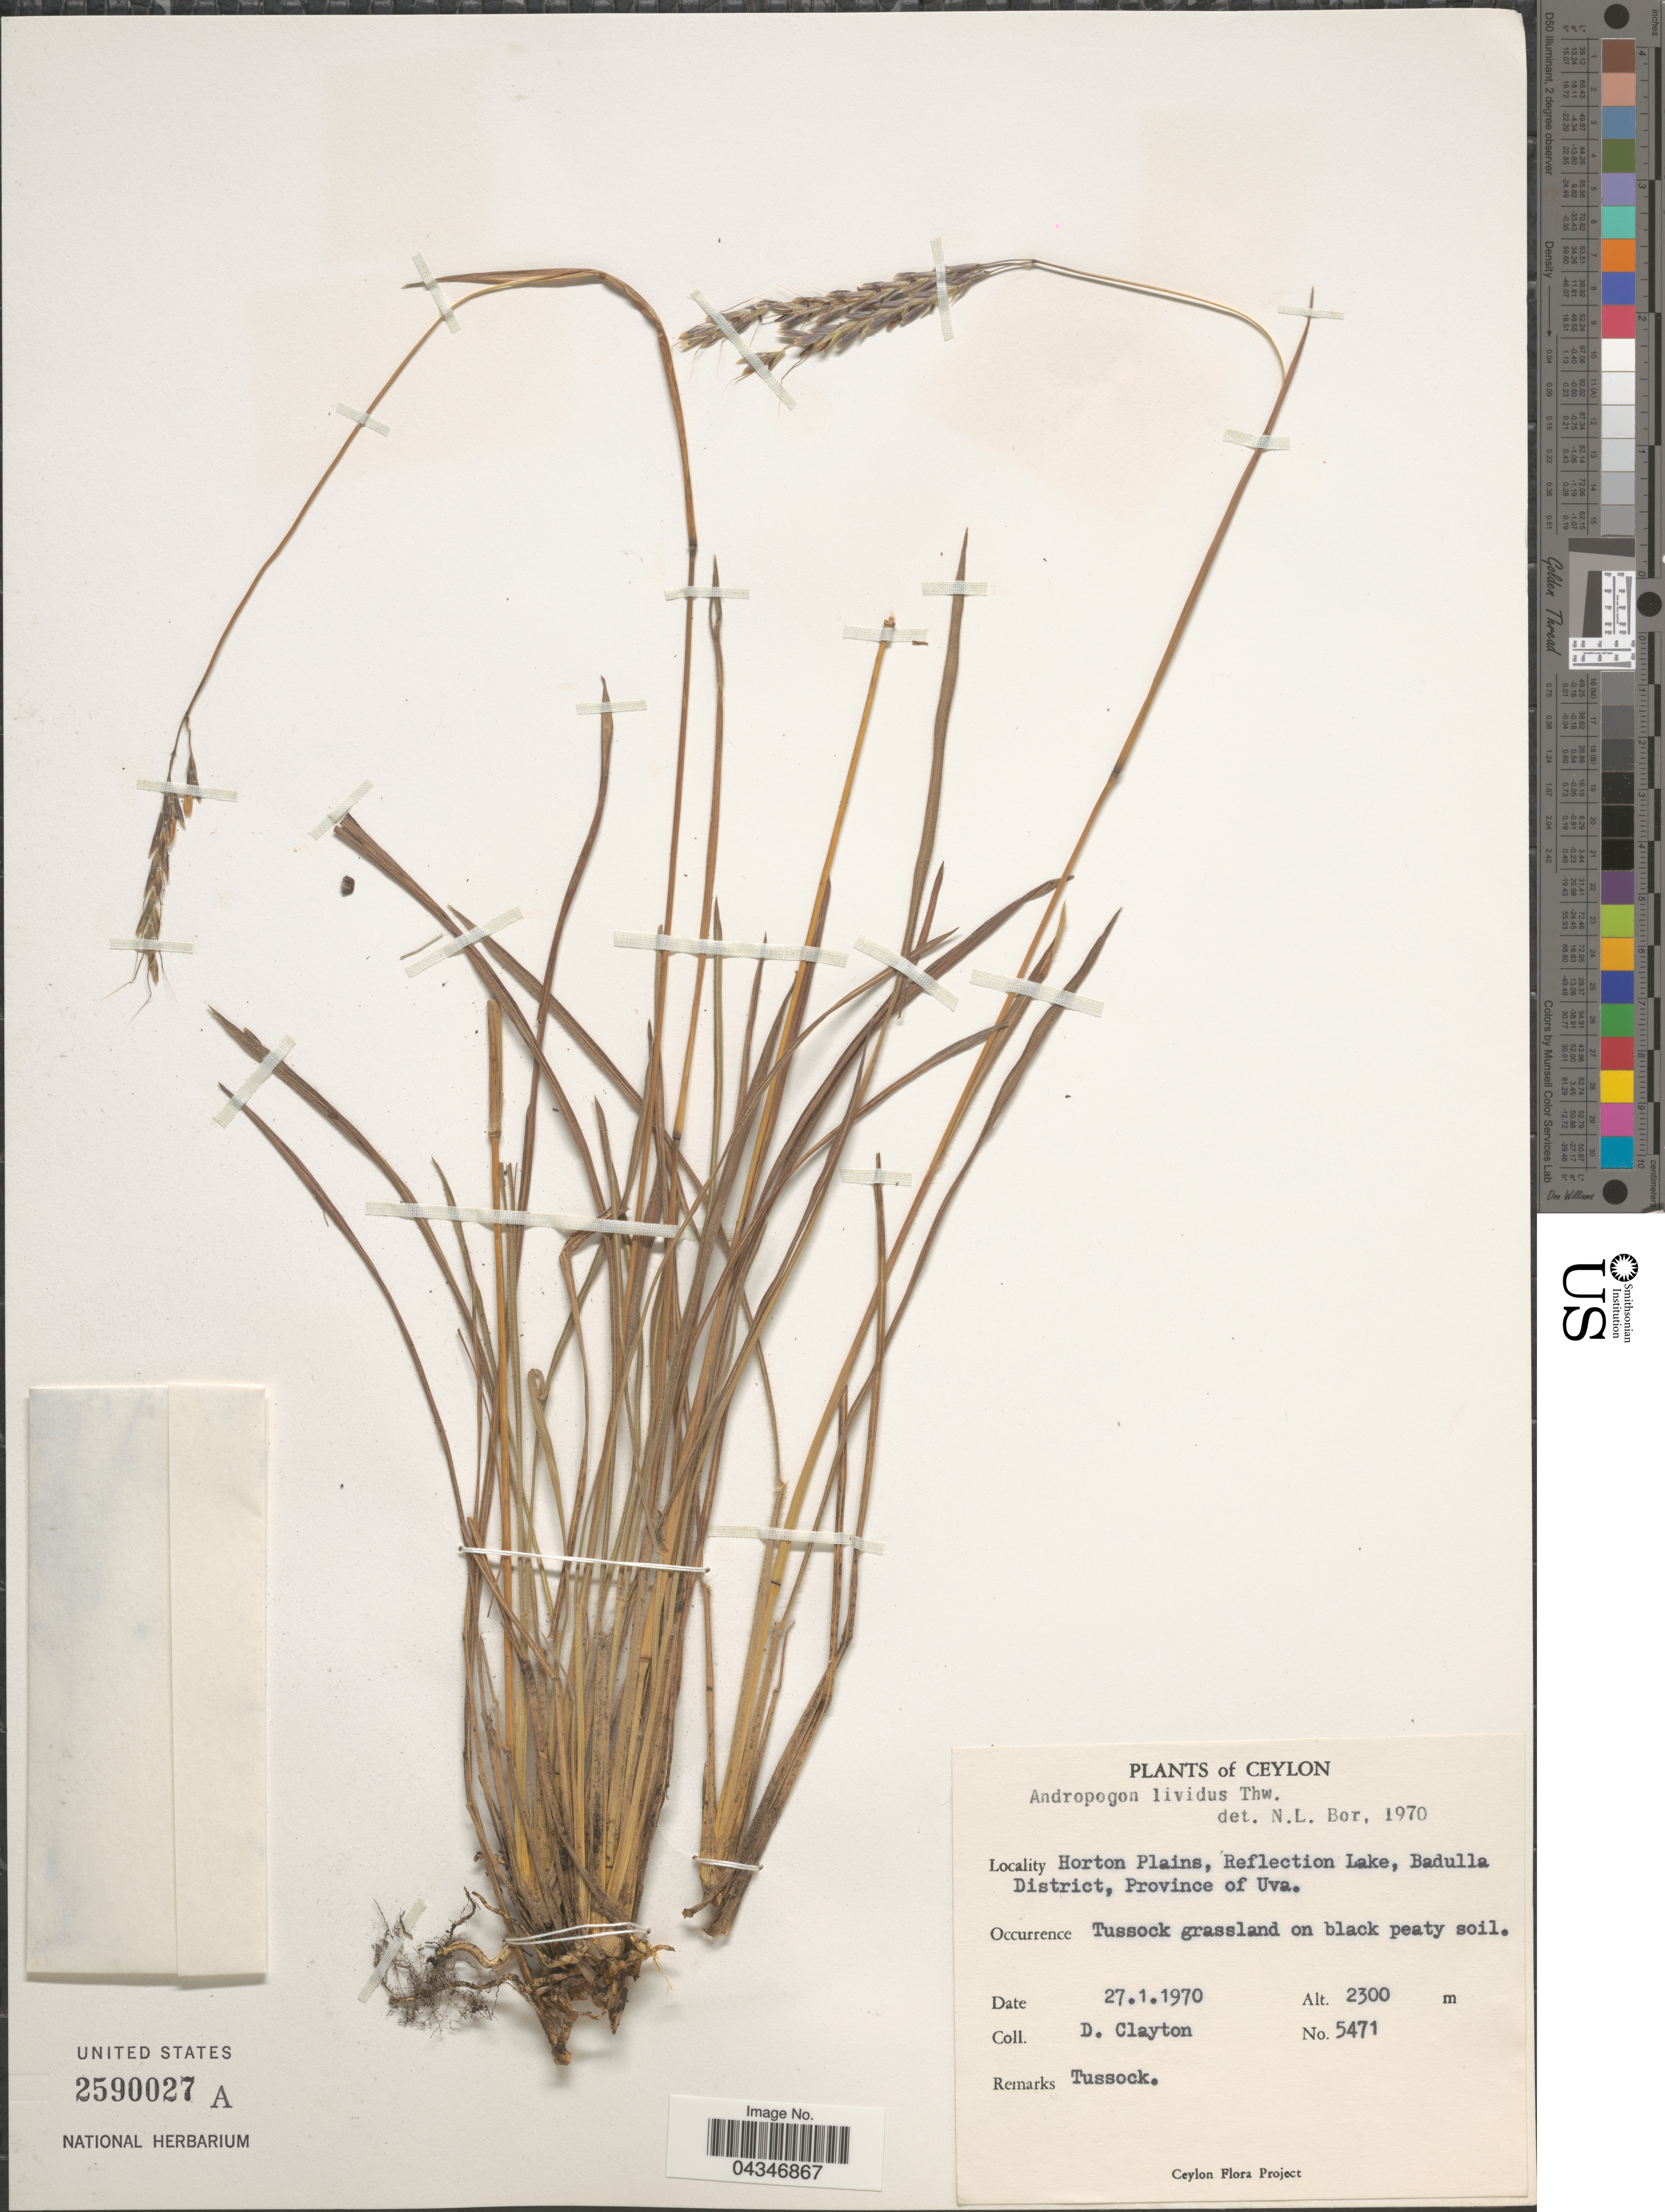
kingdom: Plantae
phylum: Tracheophyta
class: Liliopsida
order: Poales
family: Poaceae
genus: Andropogon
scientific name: Andropogon lividus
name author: Thwaites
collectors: D. Clayton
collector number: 5471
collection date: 1970-01-27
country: Sri Lanka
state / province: Uva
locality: Ceylon. Horton Plains, Reflection Lake, Badulla District.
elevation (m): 2300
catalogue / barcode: US 2590027A